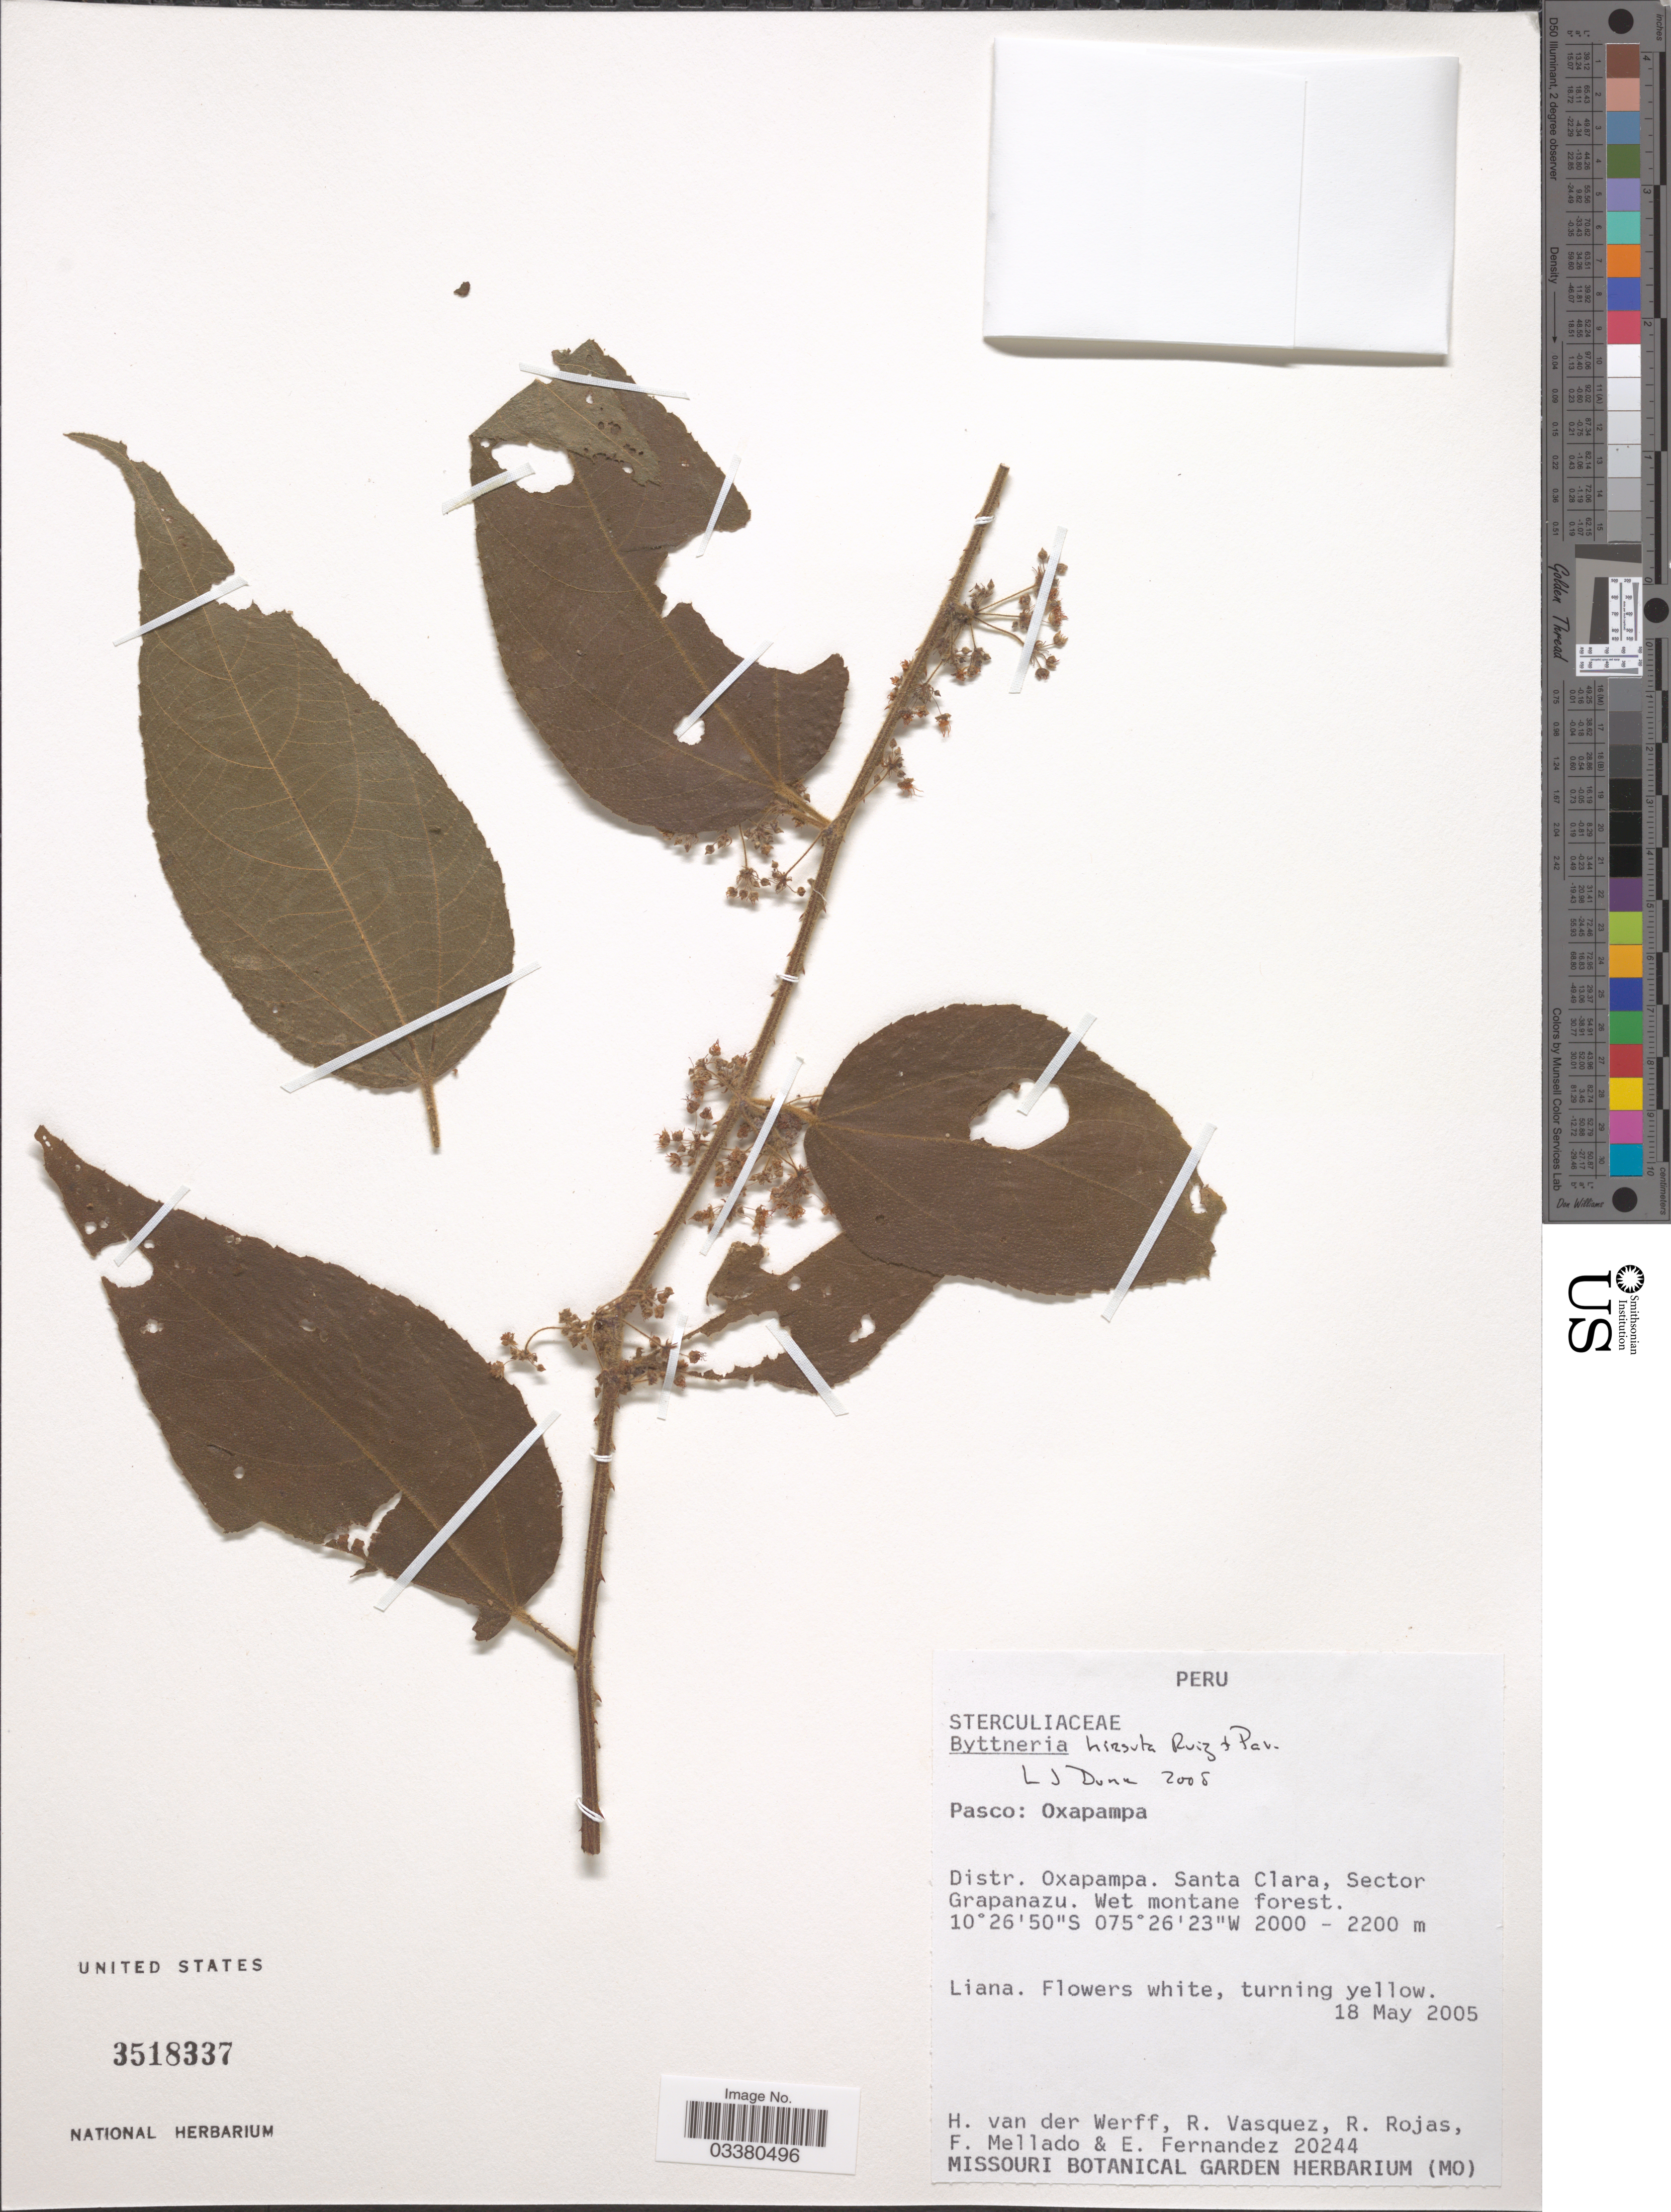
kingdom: Plantae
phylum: Tracheophyta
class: Magnoliopsida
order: Malvales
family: Malvaceae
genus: Byttneria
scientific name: Byttneria hirsuta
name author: Ruiz & Pav.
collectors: H. van der Werff, R. Vasquez, R. Rojas, F. Mellado & E. Fernandez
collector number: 20244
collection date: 2005-05-18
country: Peru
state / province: Pasco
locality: Oxapampa. Distr. Oxapampa. Santa Clara, Sector Grapanazu.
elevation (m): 2000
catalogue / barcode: US 3518337